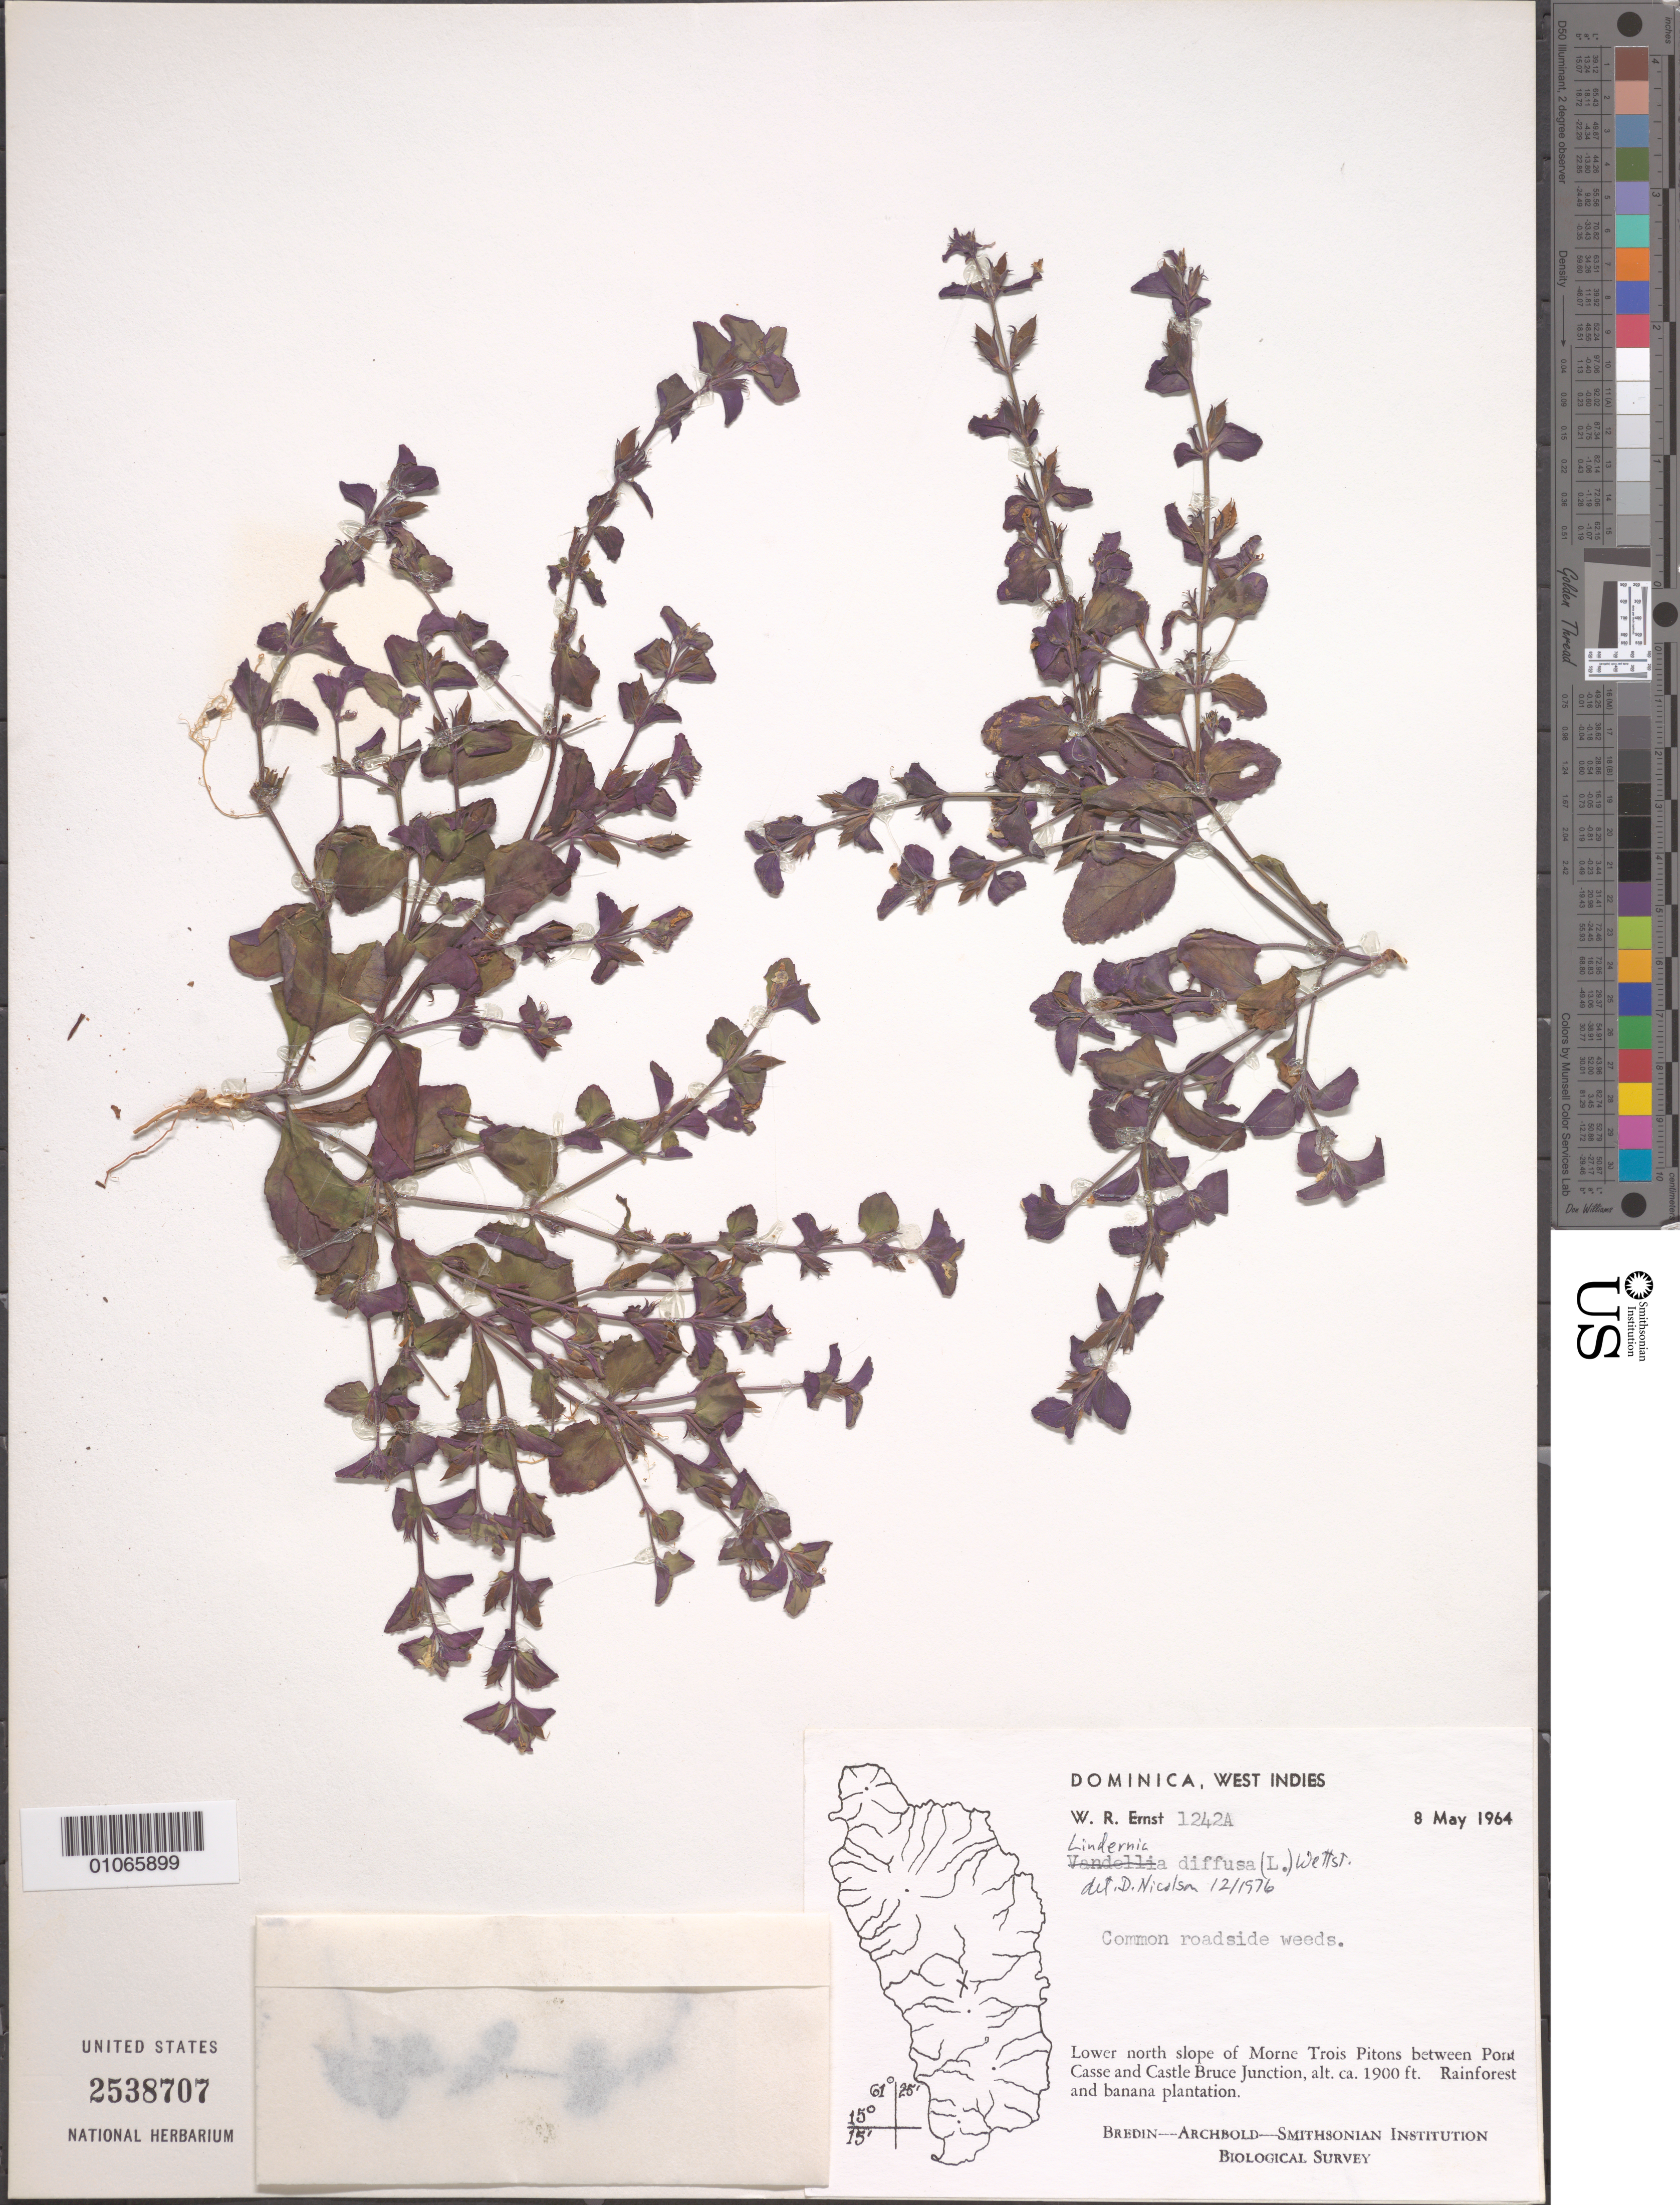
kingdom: Plantae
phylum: Tracheophyta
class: Magnoliopsida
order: Lamiales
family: Linderniaceae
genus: Lindernia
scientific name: Lindernia diffusa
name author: (L.) Wettst.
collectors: W. R. Ernst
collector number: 1242a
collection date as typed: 08 May 1964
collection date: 1964-05-08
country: Dominica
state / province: St. Paul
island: Dominica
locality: Lower N slope of Morne Trois Pitons between Pont Casse and Castle Bruce Junction. Rainforest and banana plantation.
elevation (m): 579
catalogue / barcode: US 2538707